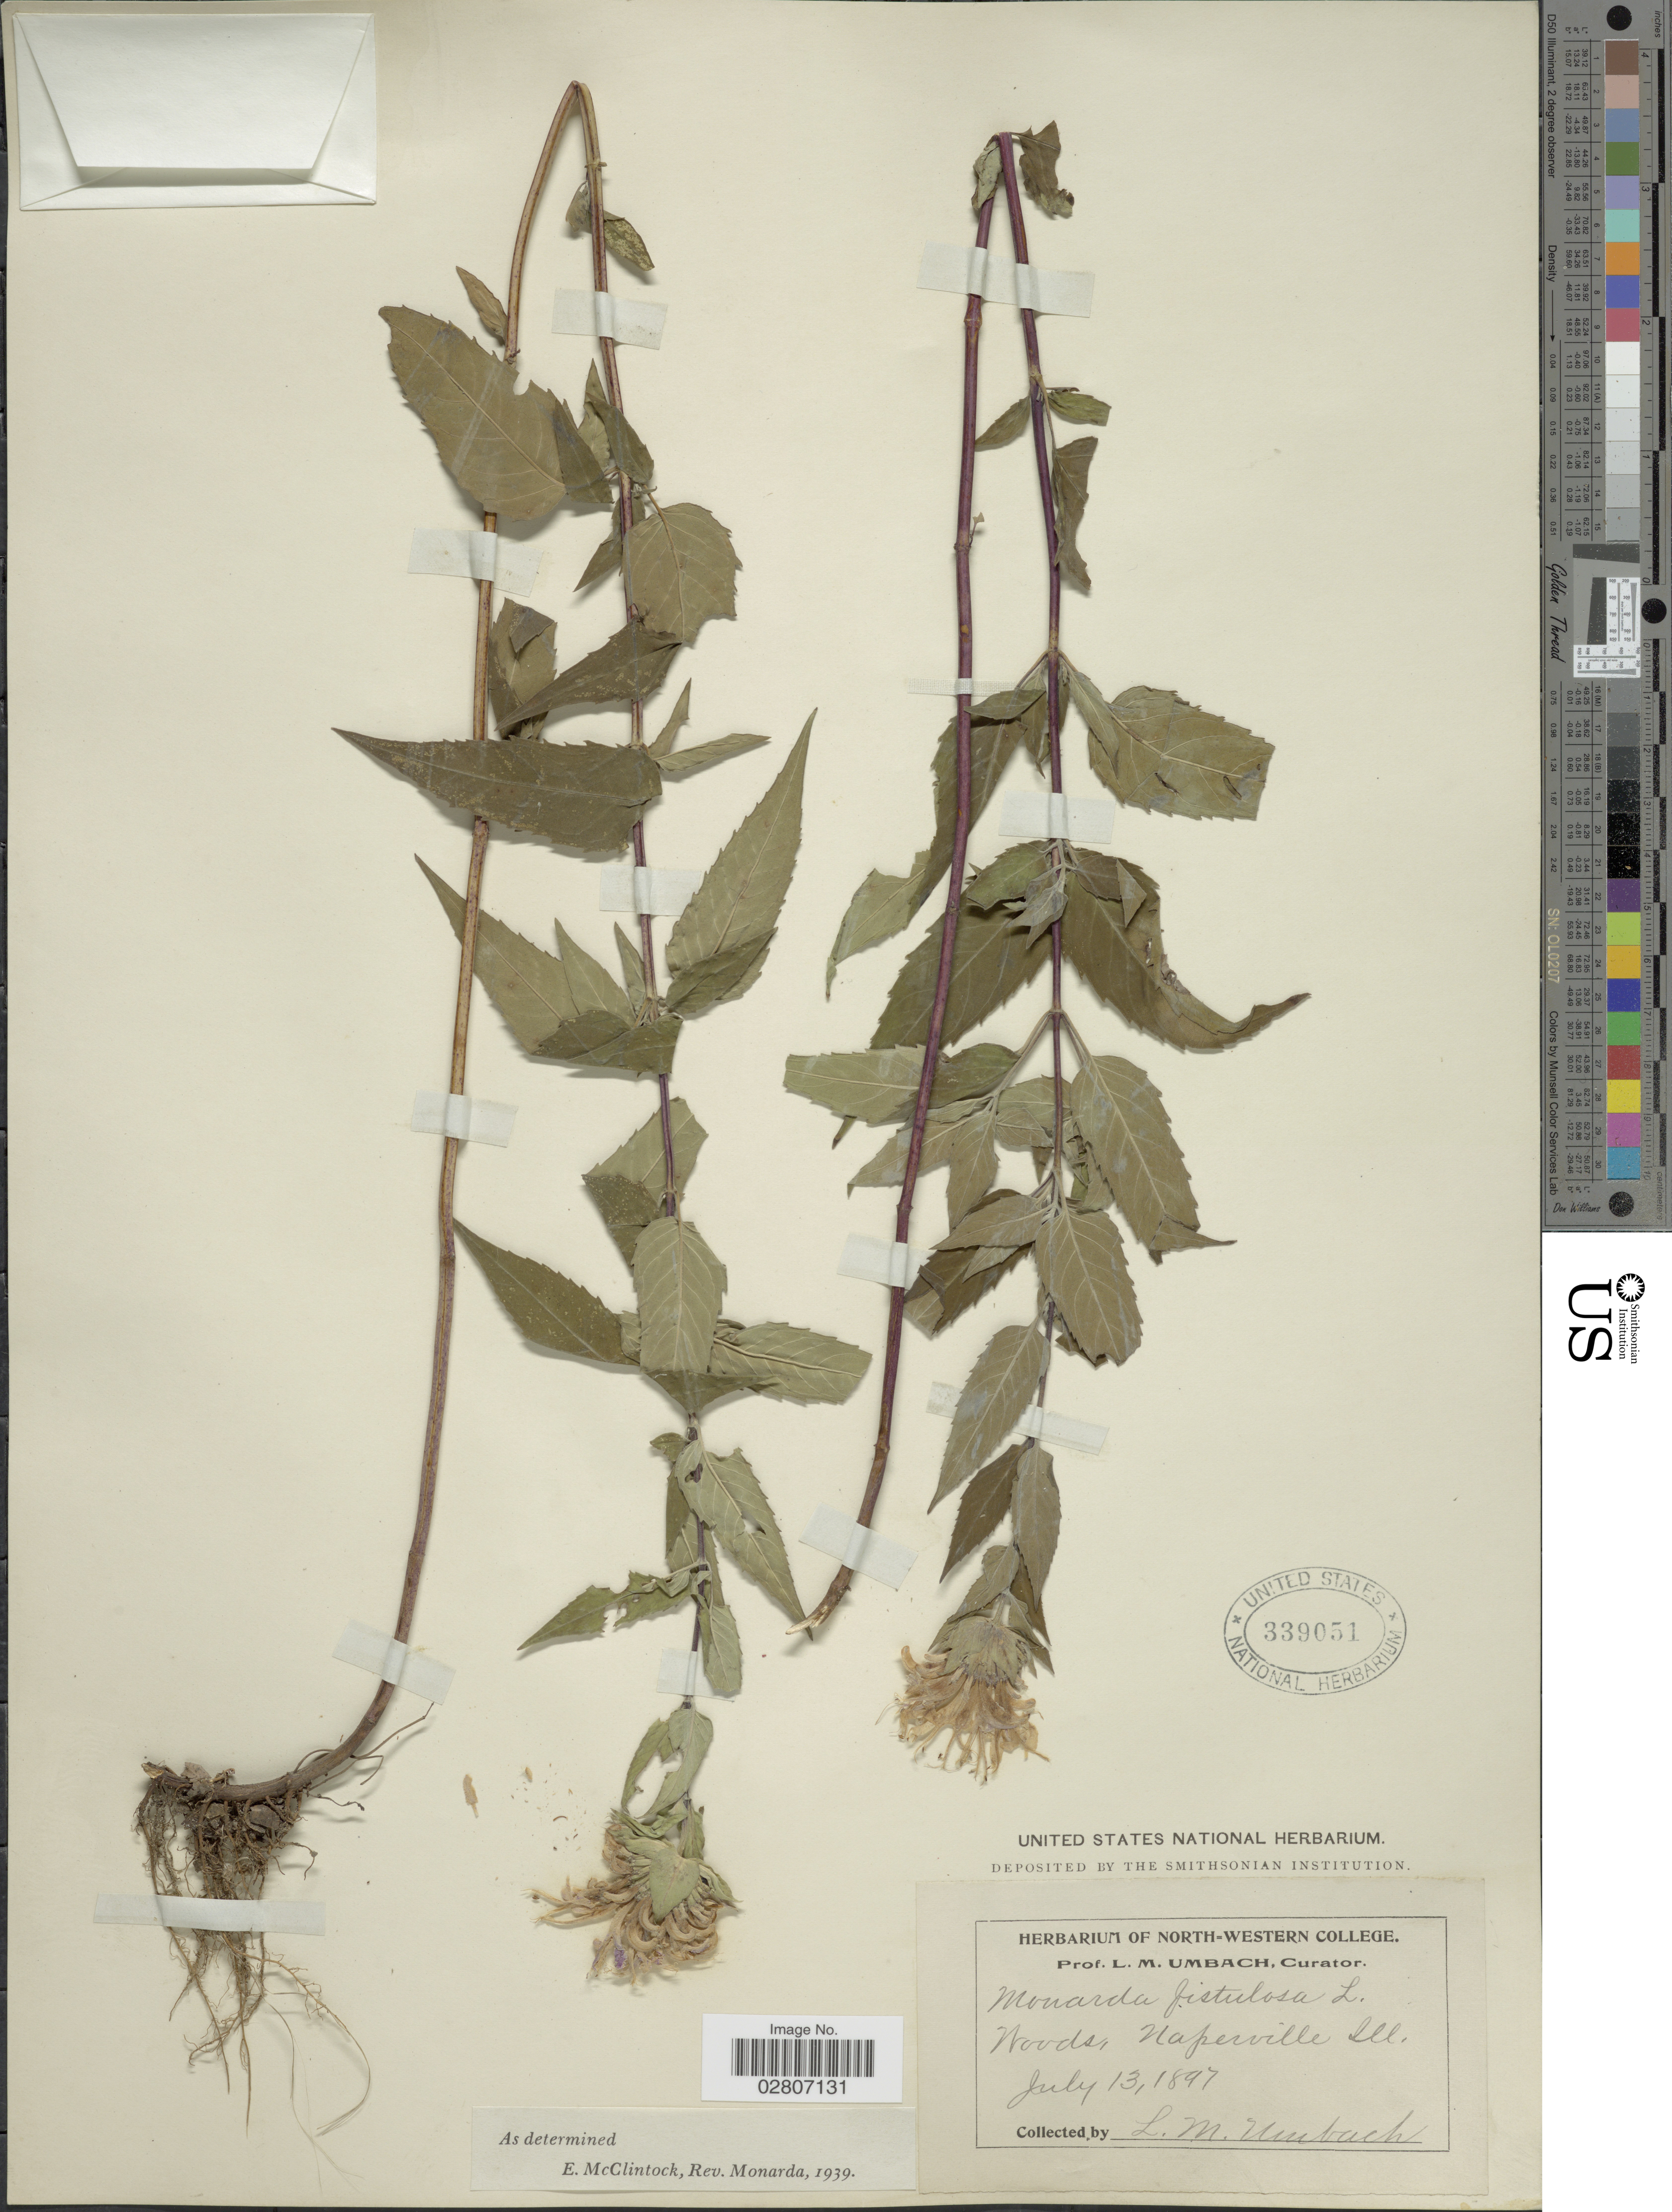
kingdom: Plantae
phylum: Tracheophyta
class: Magnoliopsida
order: Lamiales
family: Lamiaceae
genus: Monarda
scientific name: Monarda fistulosa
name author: L.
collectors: L. M. Umbach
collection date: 1897-07-13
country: United States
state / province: Illinois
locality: Naperville.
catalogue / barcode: US 339051